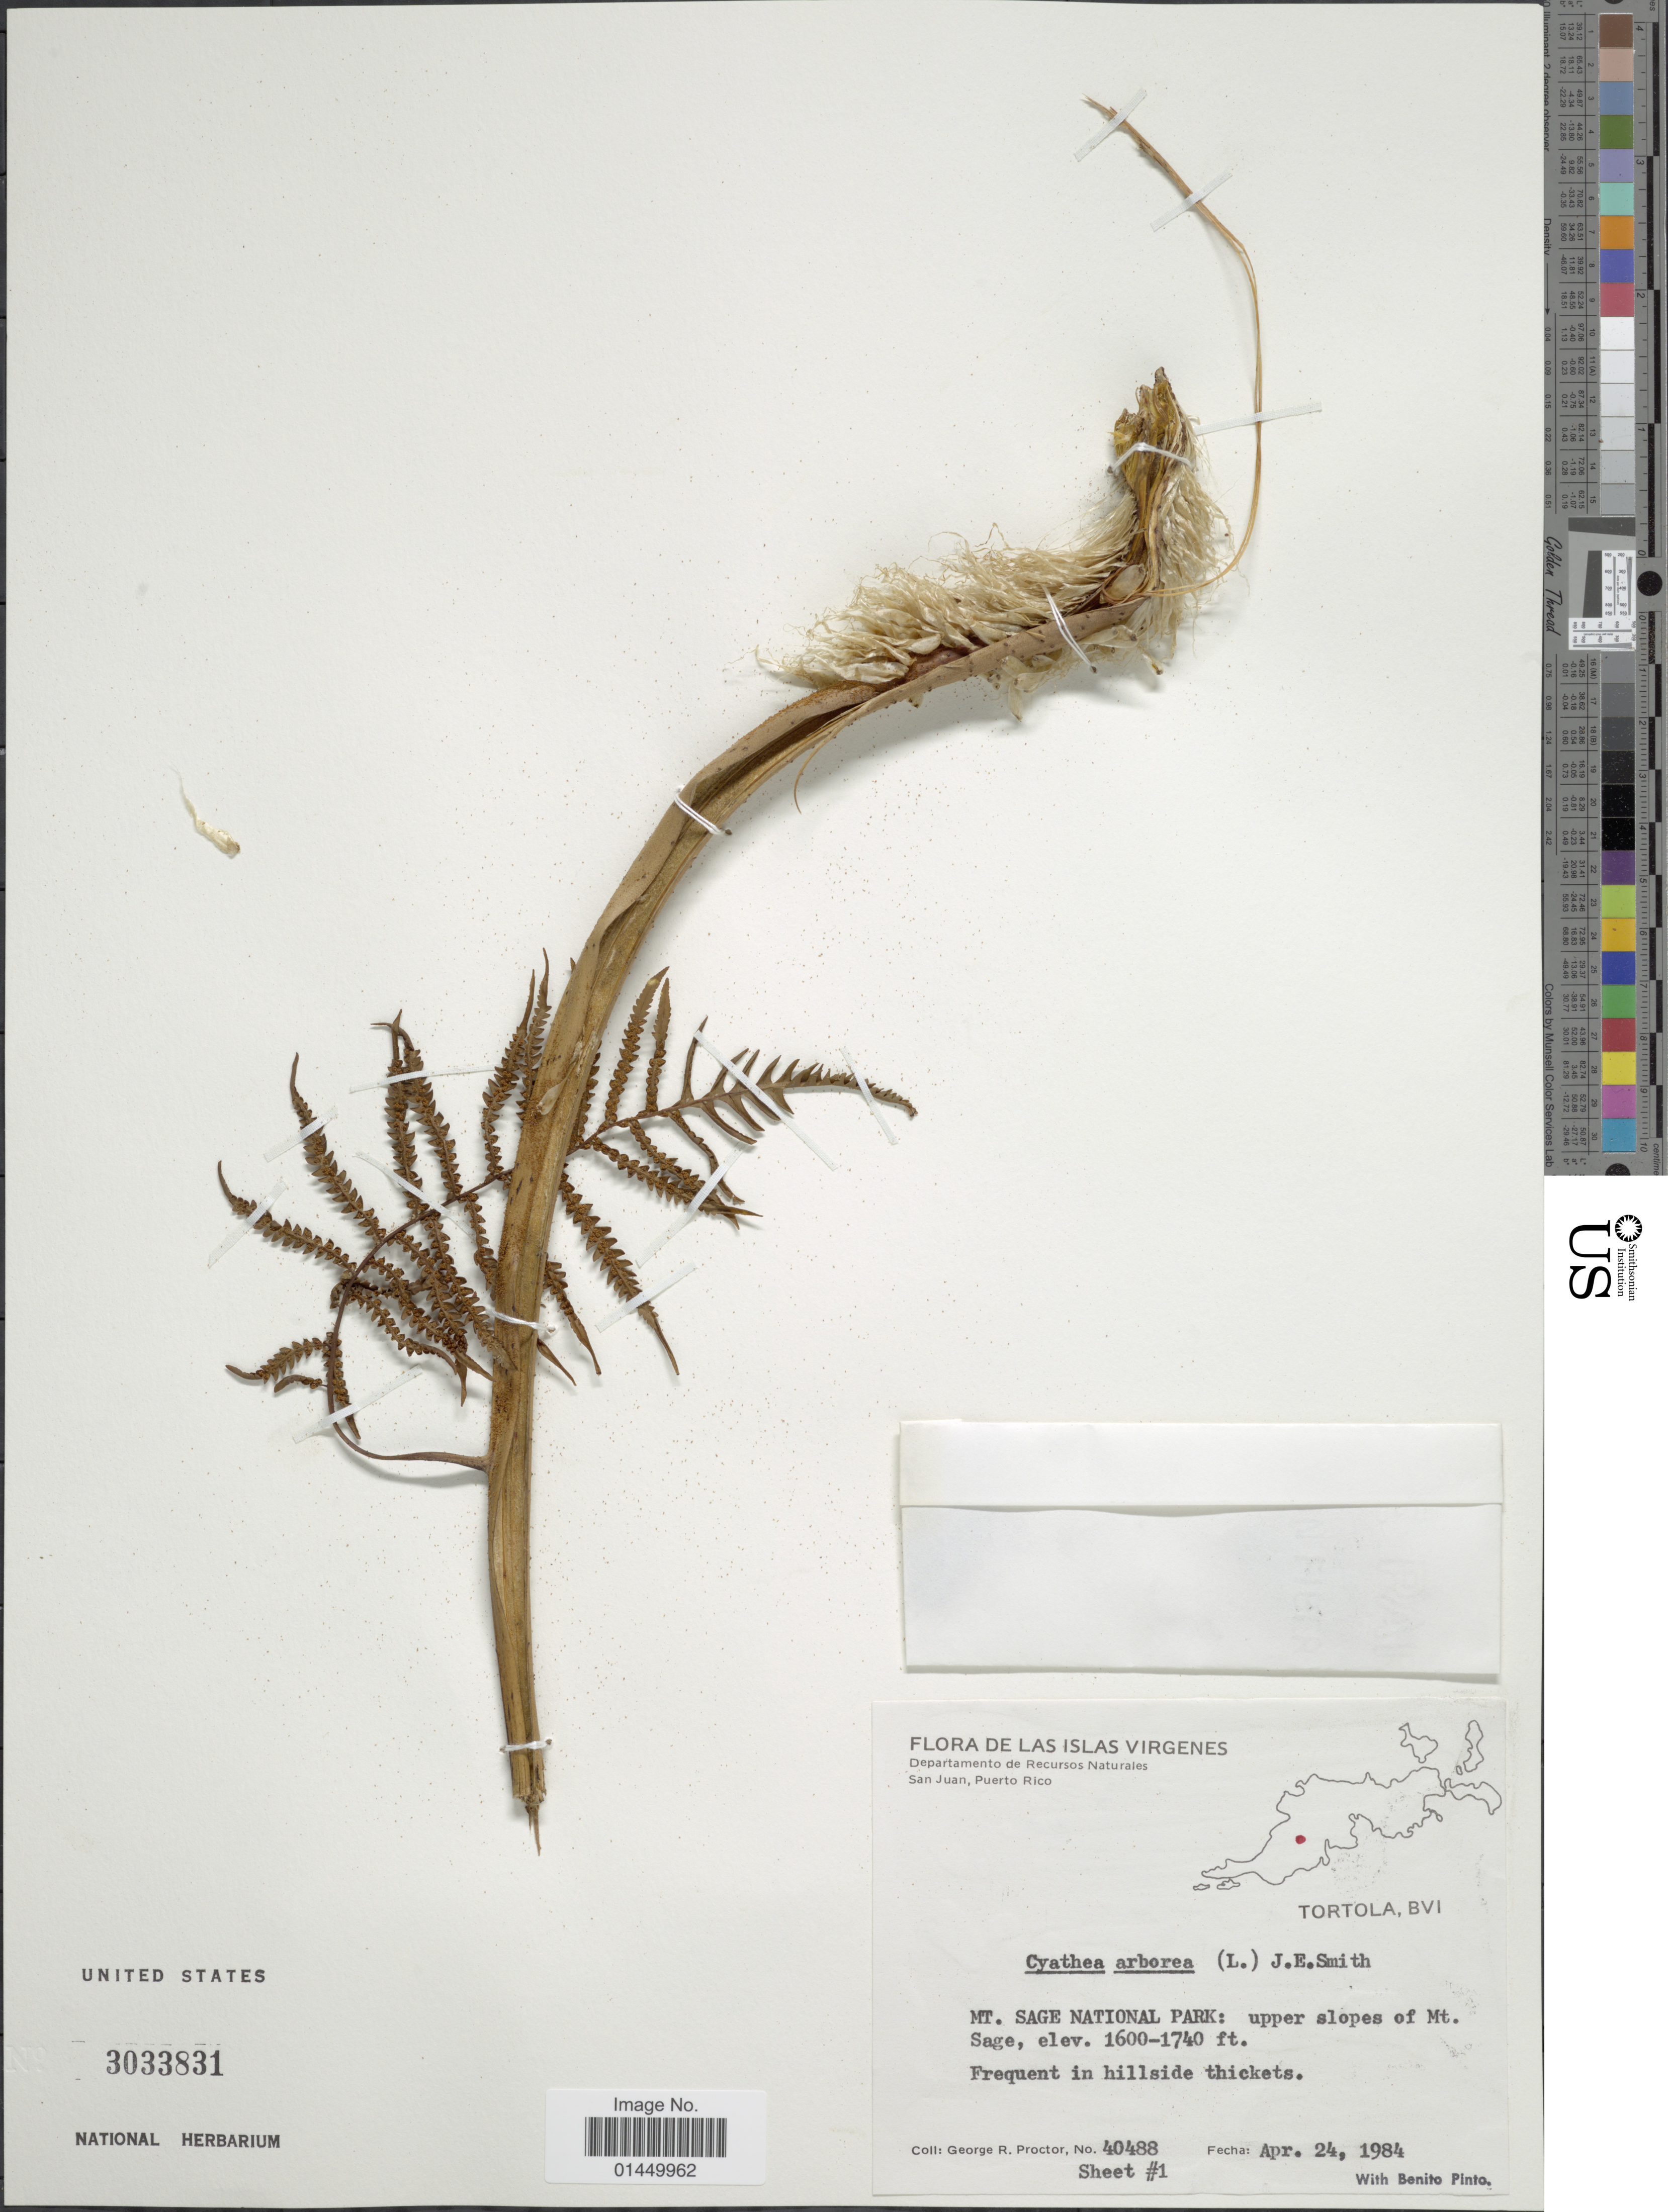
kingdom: Plantae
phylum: Tracheophyta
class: Polypodiopsida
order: Cyatheales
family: Cyatheaceae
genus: Cyathea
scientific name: Cyathea arborea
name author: (L.) Sm.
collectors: G. R. Proctor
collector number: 40488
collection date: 1984-04-24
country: British Virgin Islands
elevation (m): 488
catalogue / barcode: US 3033831